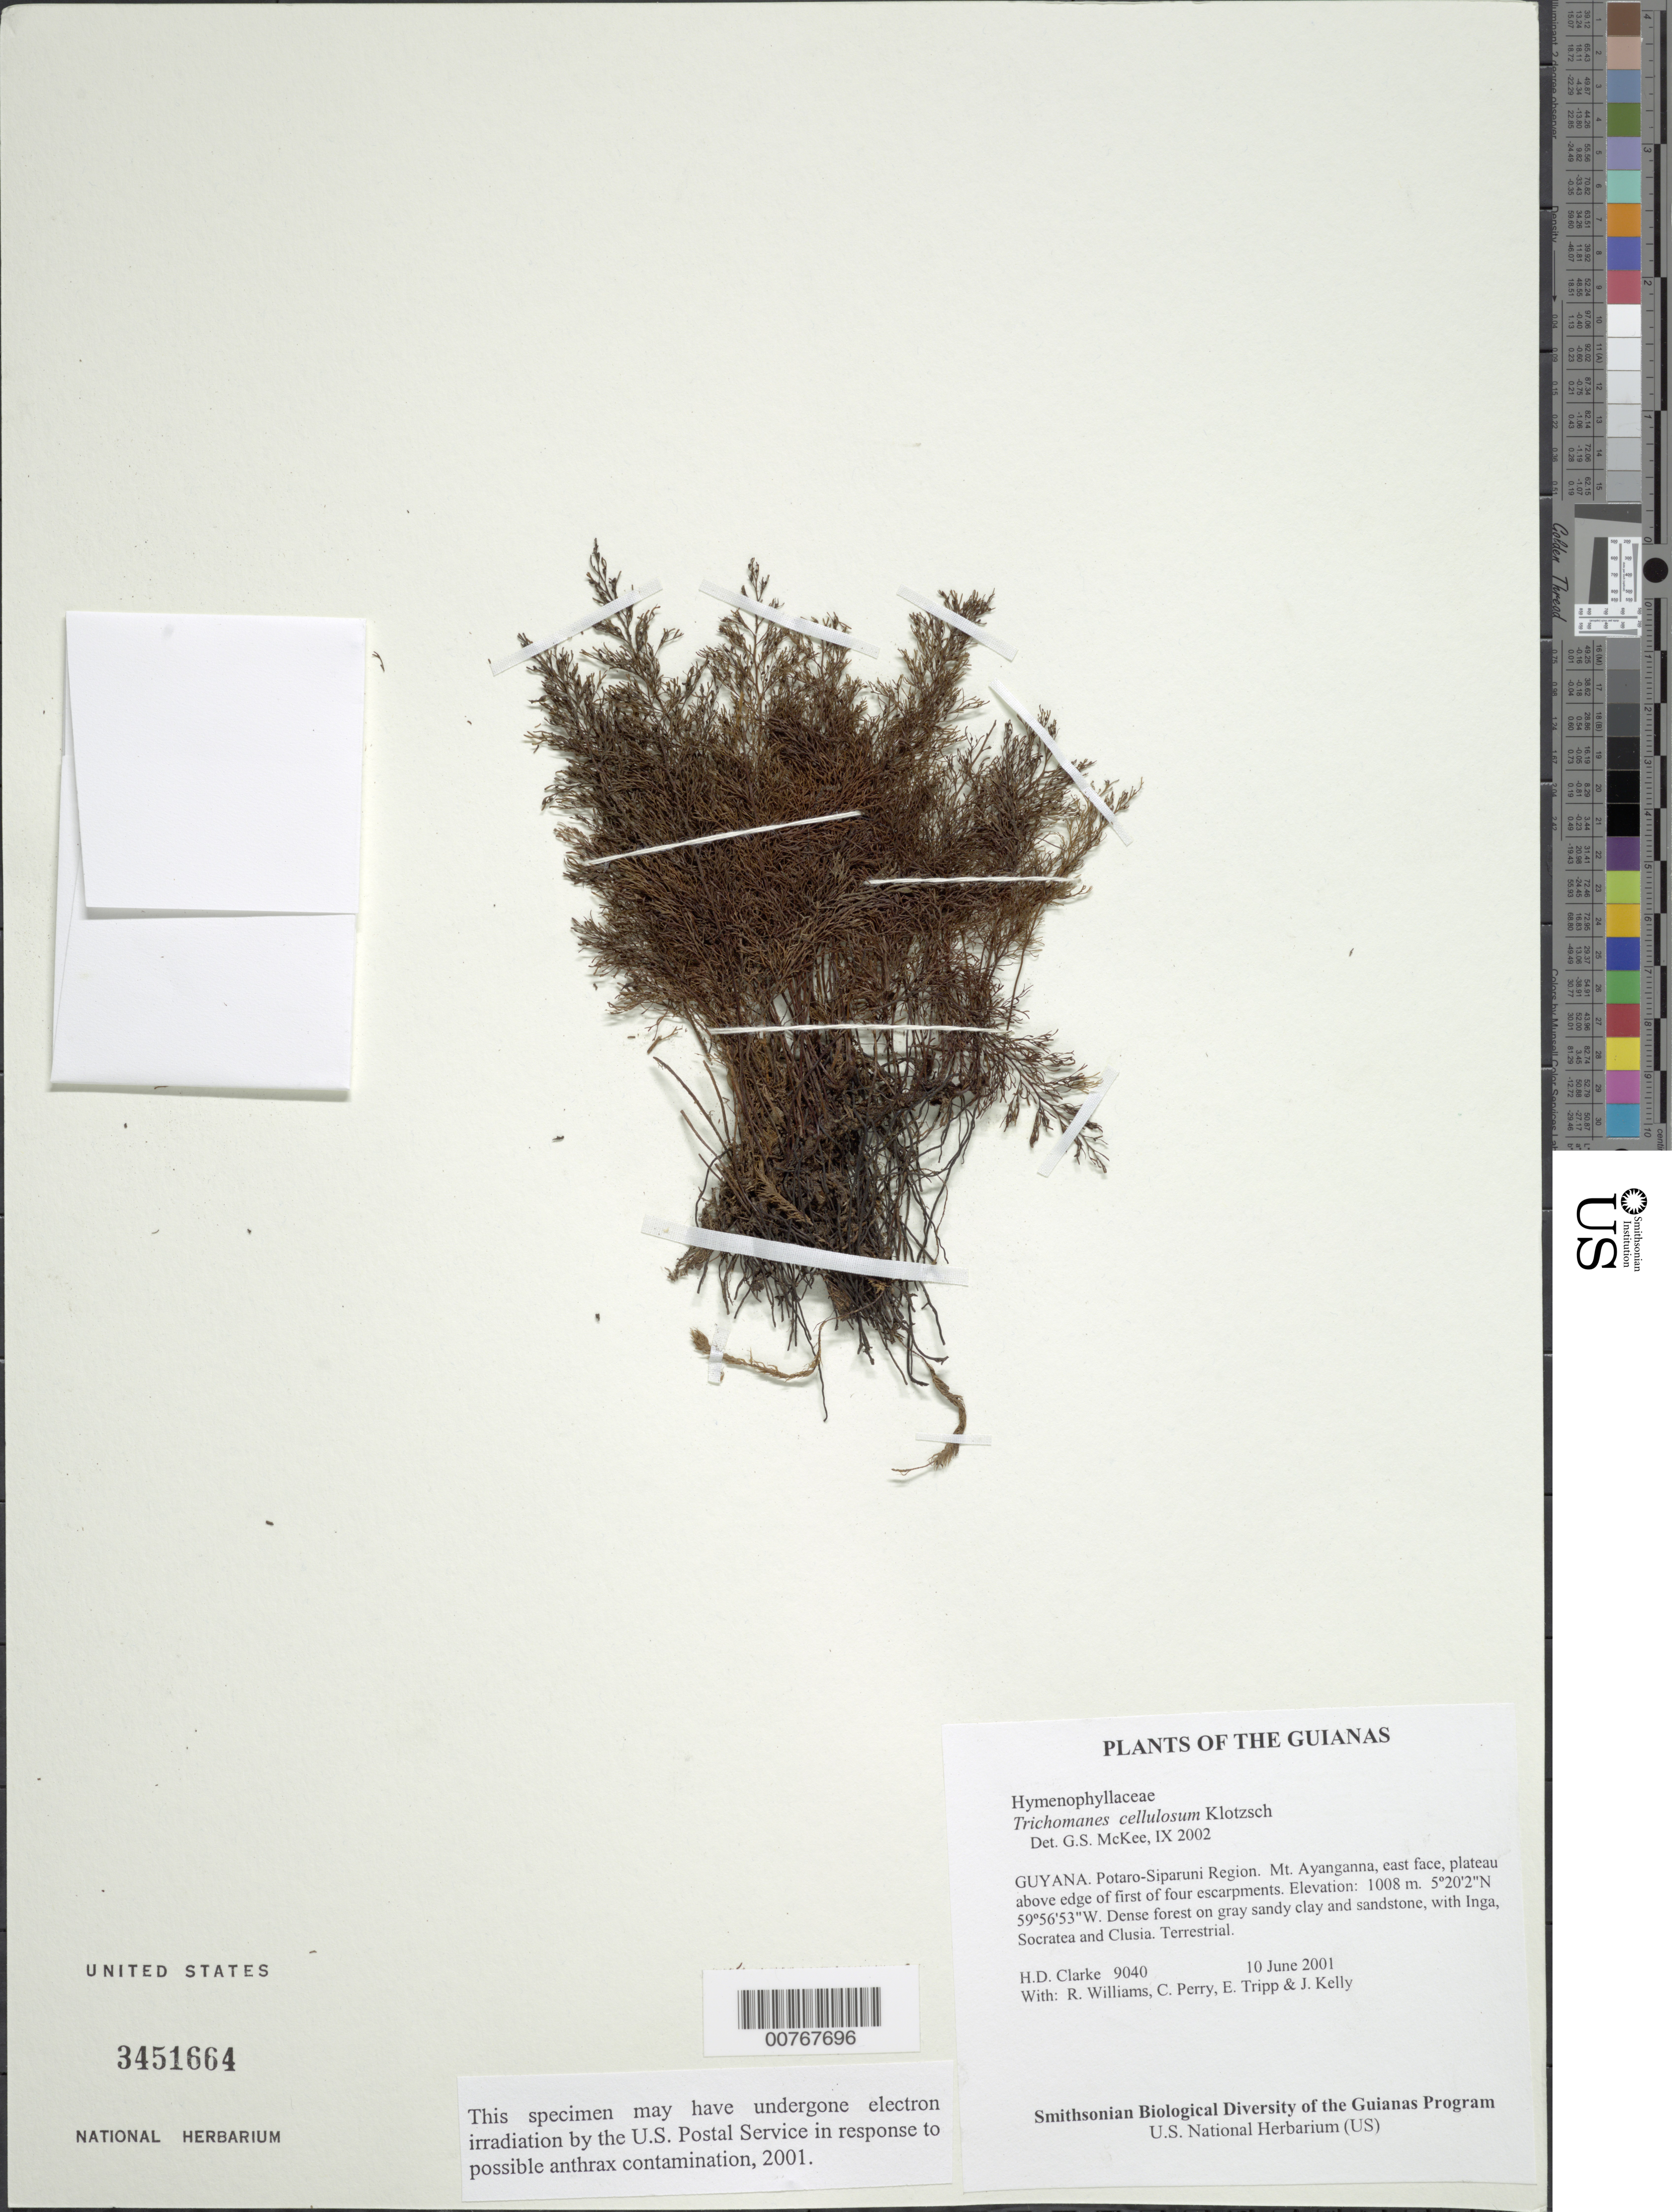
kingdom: Plantae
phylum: Tracheophyta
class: Polypodiopsida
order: Hymenophyllales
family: Hymenophyllaceae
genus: Abrodictyum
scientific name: Abrodictyum cellulosum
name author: (Klotzsch) Ebihara & Dubuisson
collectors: H. D. Clarke, R. Williams, C. Perry, E. Tripp & J. Kelly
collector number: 9040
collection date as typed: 10 June 2001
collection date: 2001-06-10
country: Guyana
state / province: Potaro-Siparuni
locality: Mt. Ayanganna, east face, plateau above edge of first of four escarpments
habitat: Dense forest on gray sandy clay and sandstone, with Inga, Socratea and Clusia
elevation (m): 1008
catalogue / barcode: US 3451664